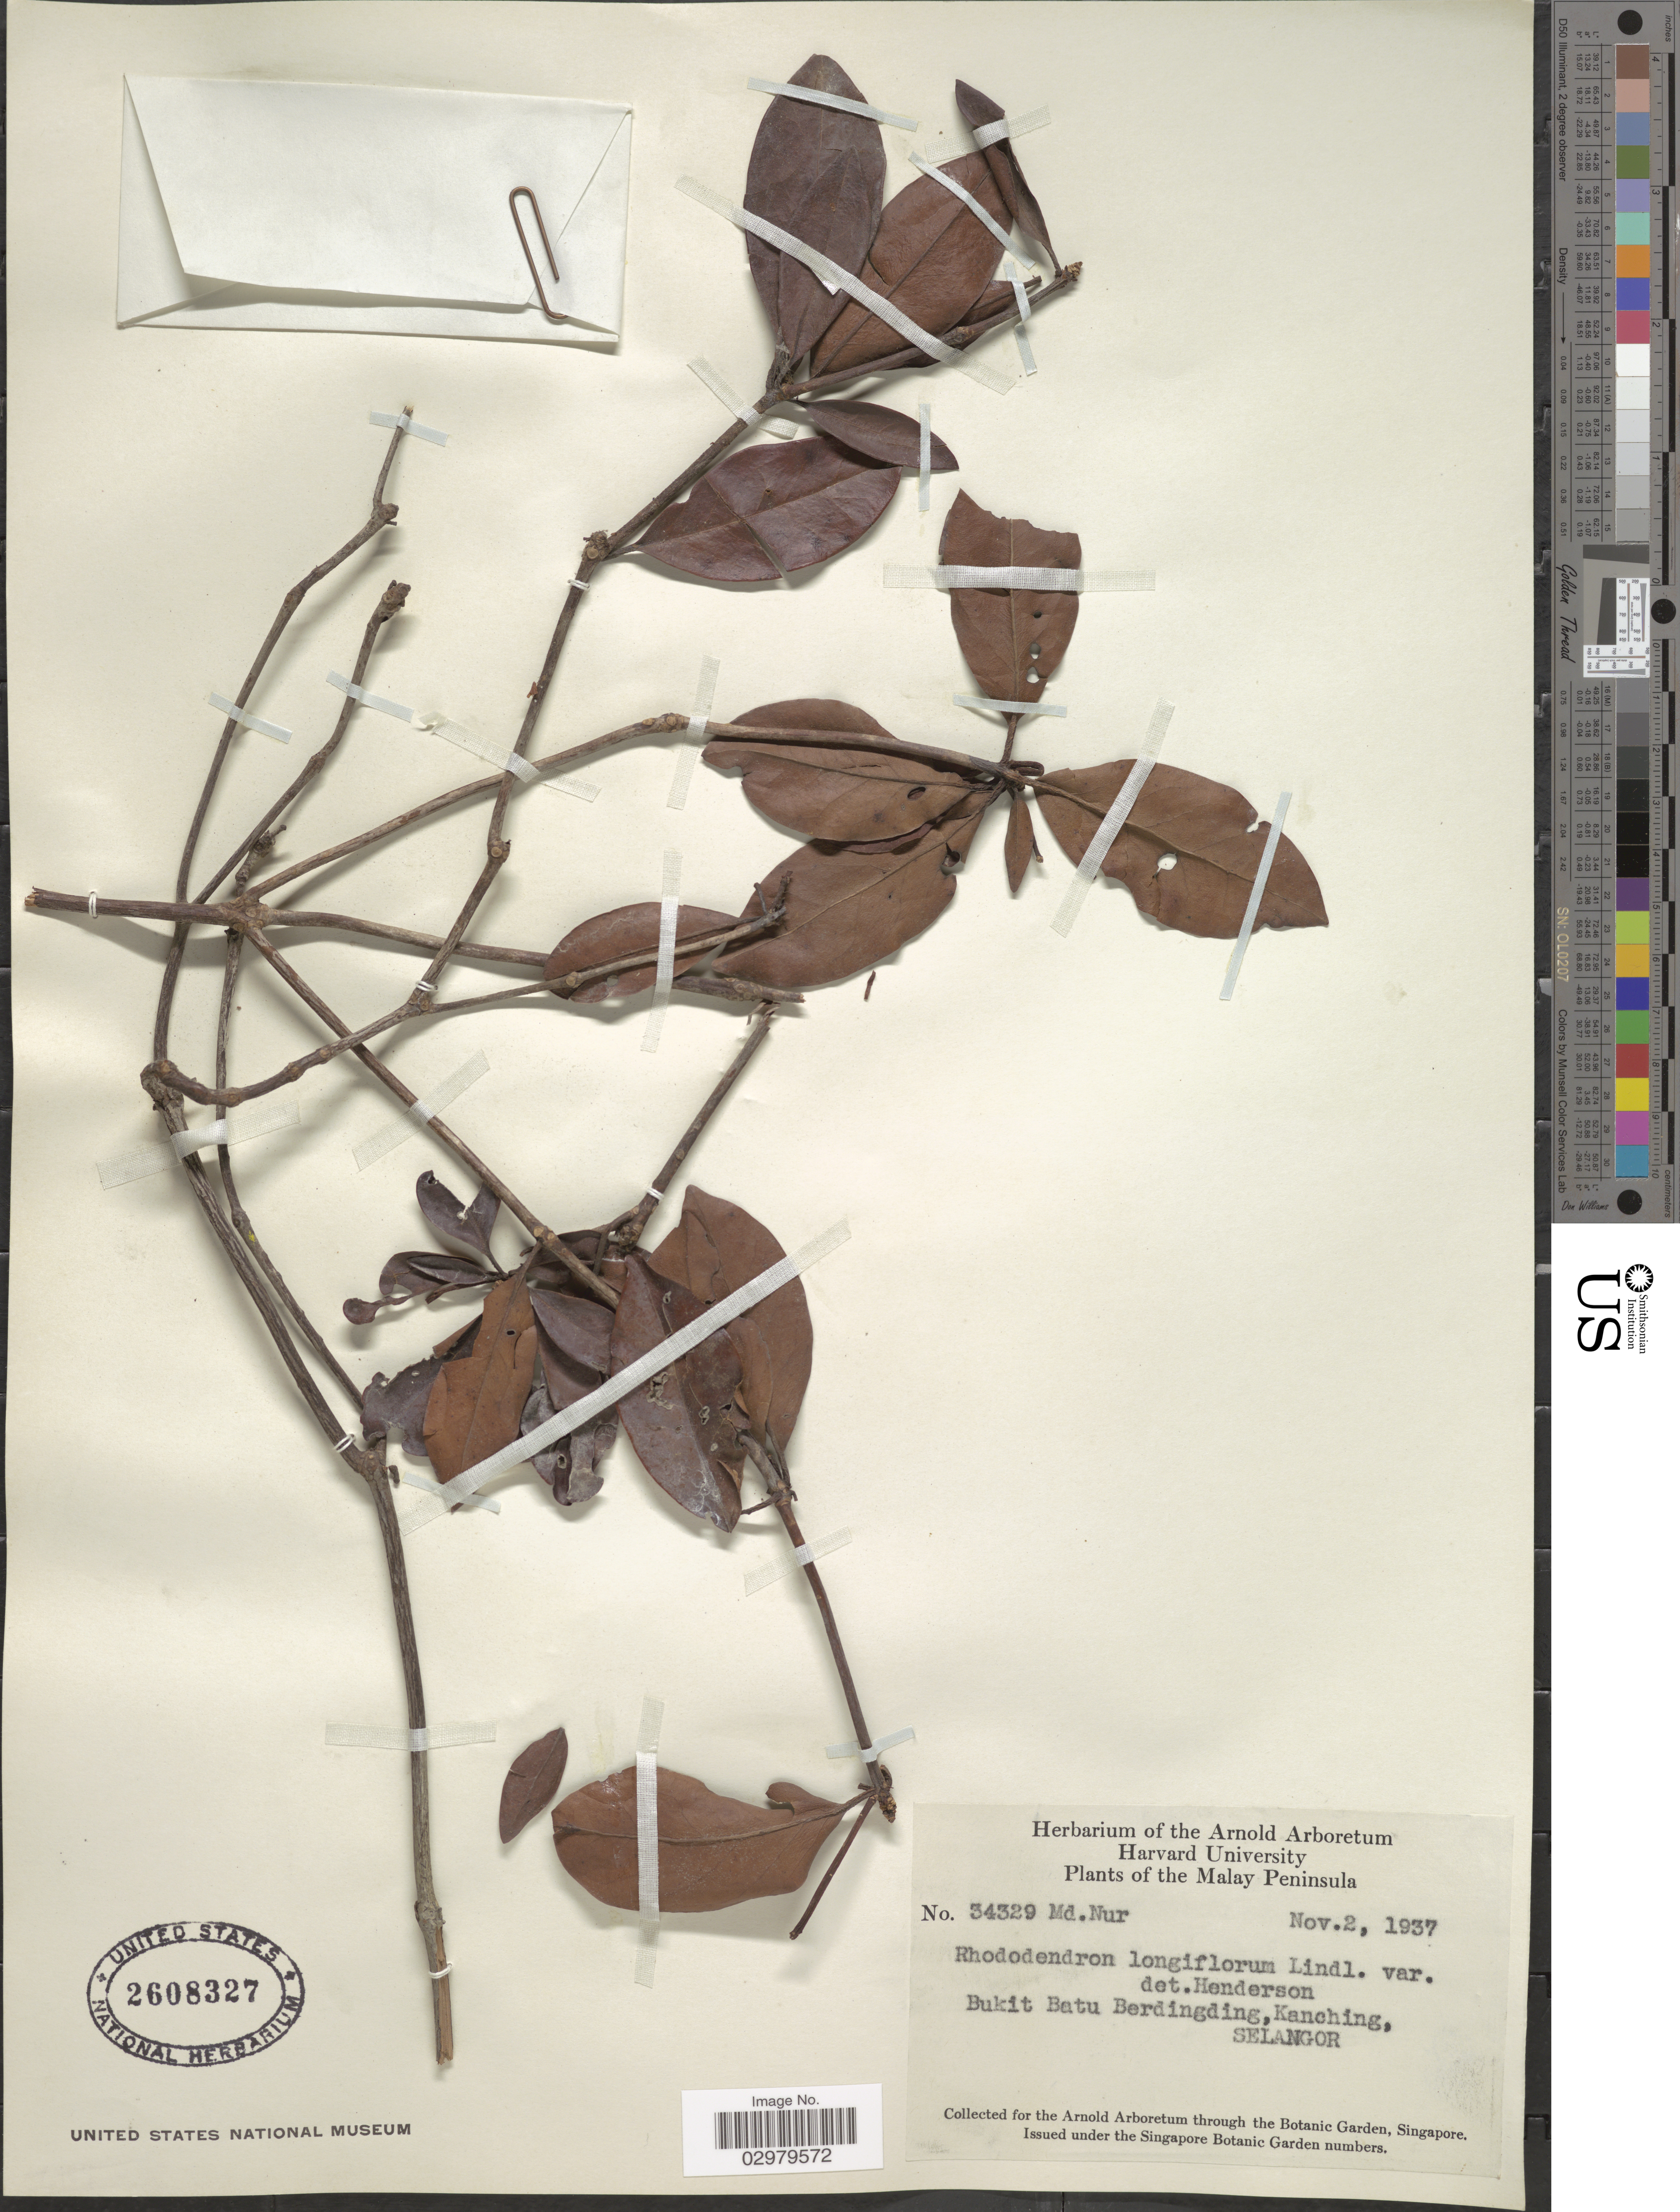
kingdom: Plantae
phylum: Tracheophyta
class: Magnoliopsida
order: Ericales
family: Ericaceae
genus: Rhododendron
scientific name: Rhododendron longiflorum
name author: Lindl.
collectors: M. Nur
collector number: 34329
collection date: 1937-11-02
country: Malaysia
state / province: Selangor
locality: Malay Peninsula. Bukit Batu Berdingding, Kanching, Selangor.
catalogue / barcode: US 2608327